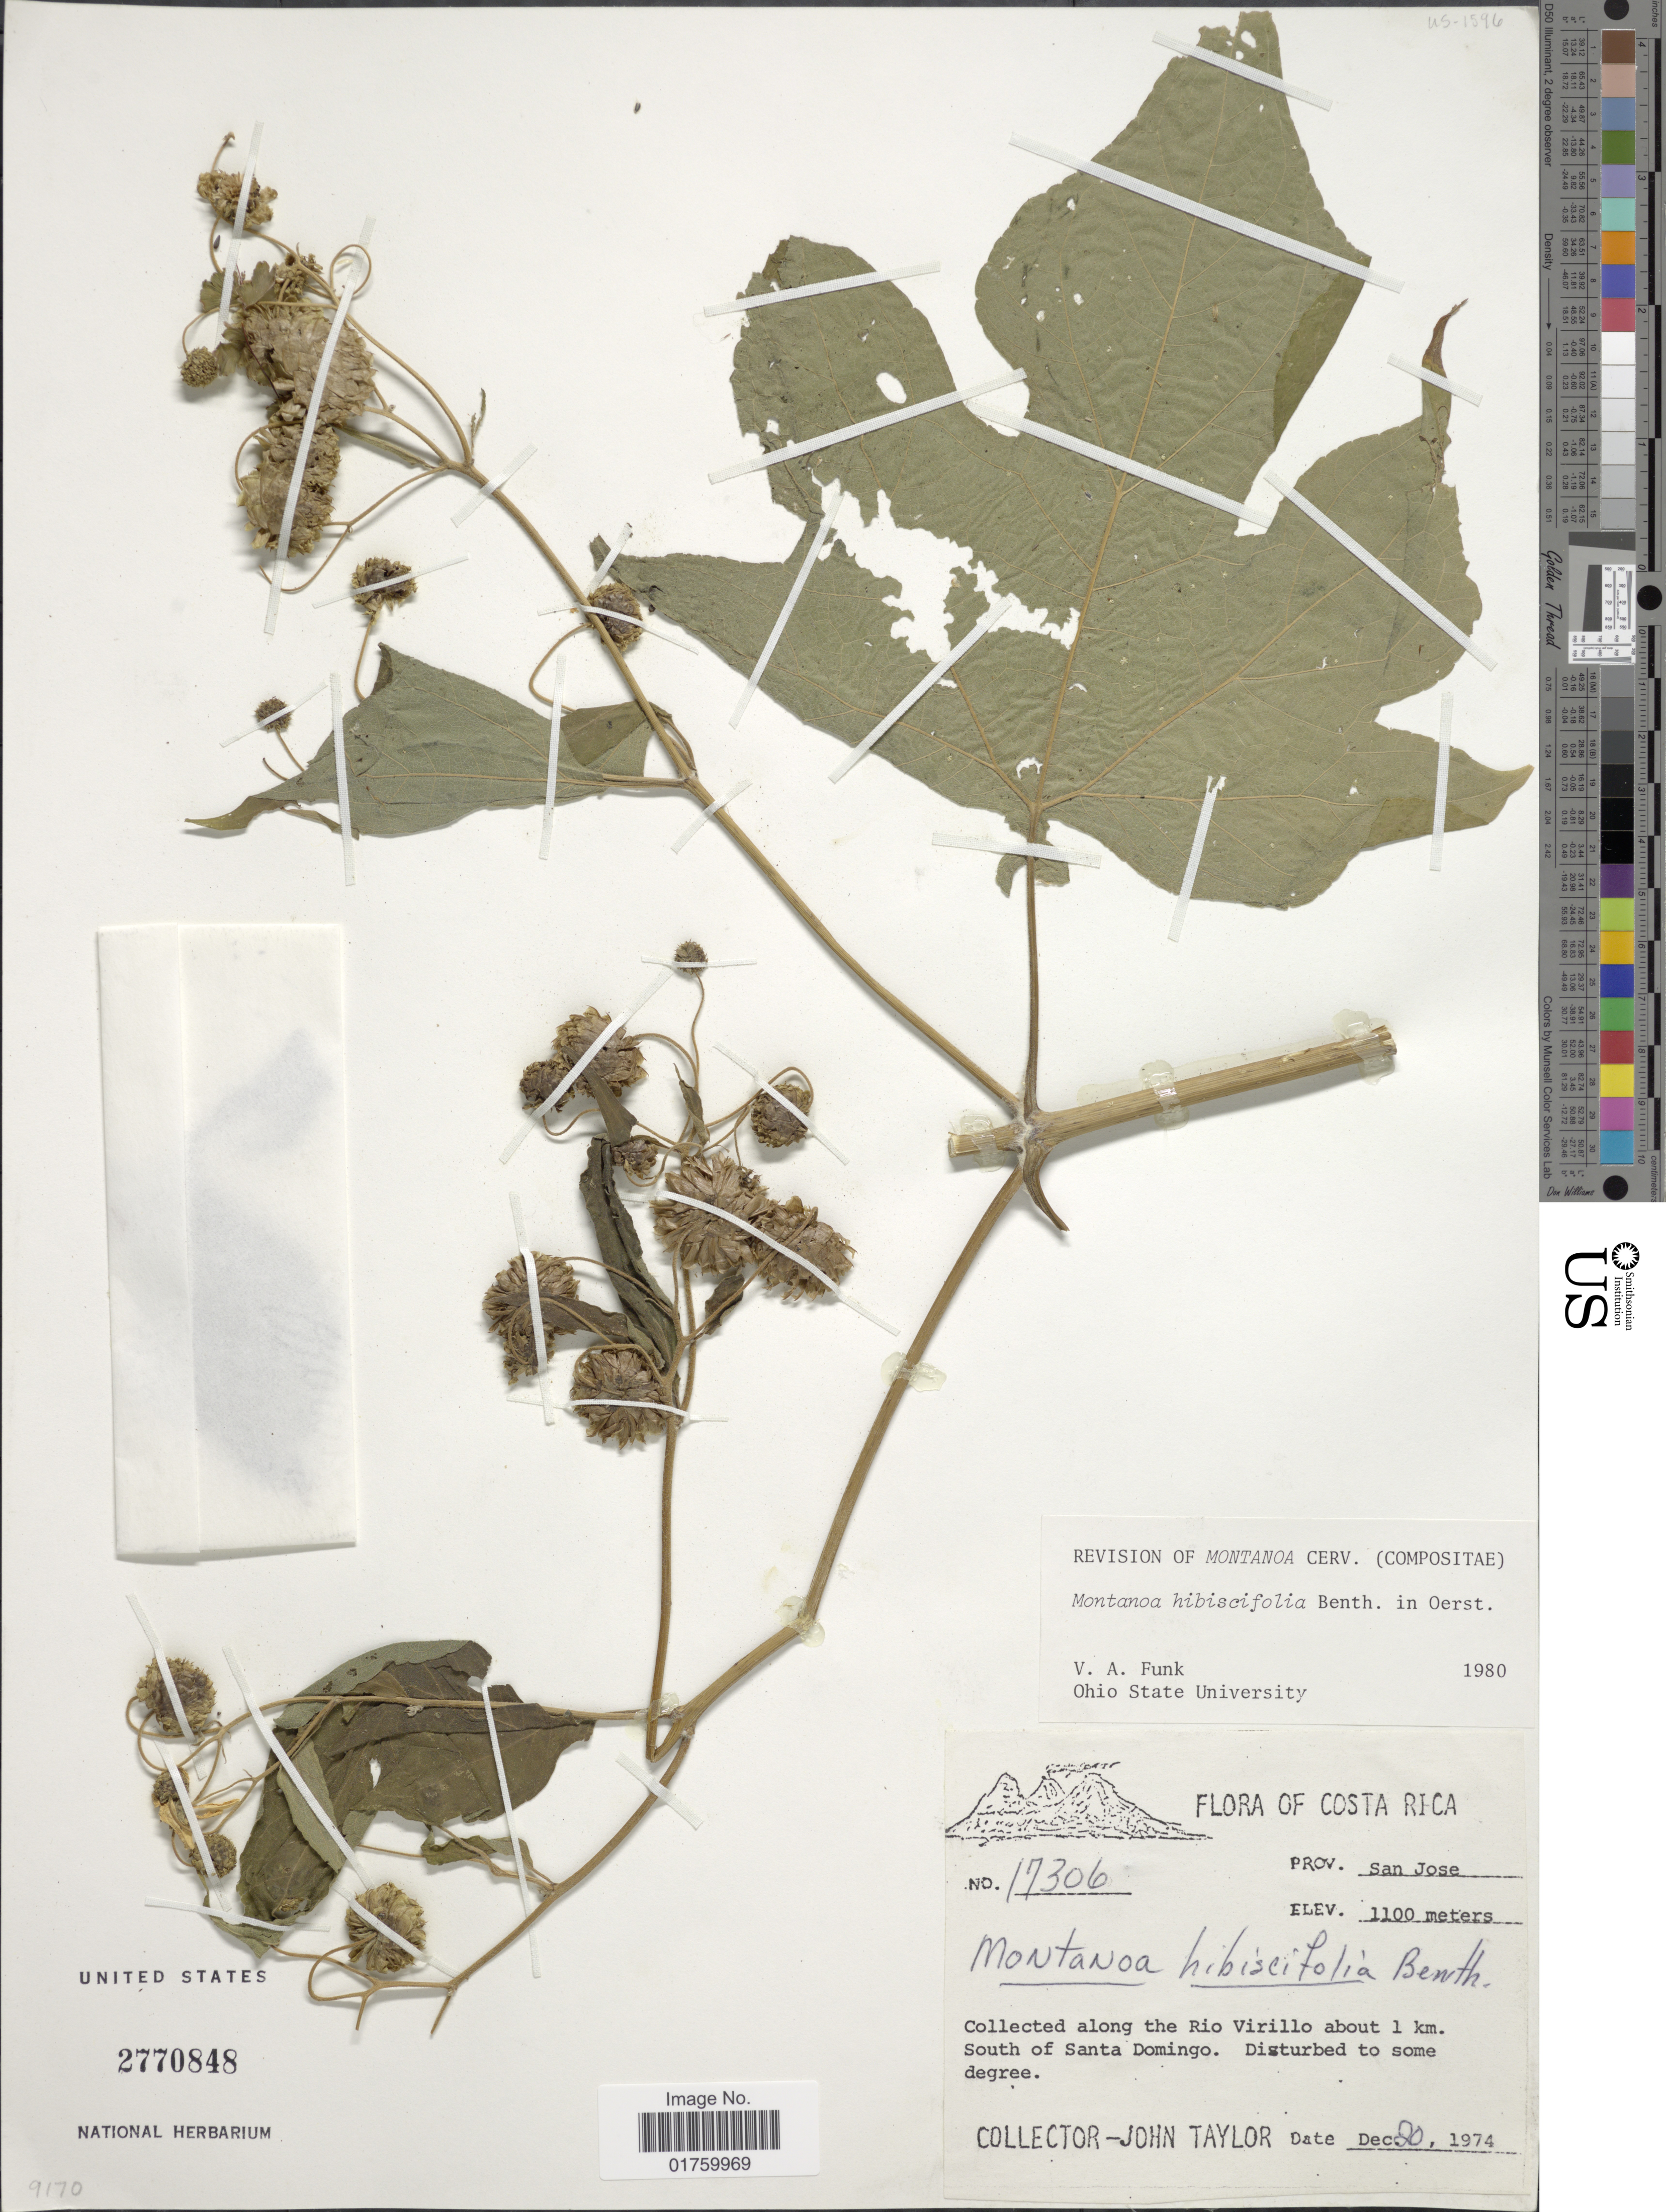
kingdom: Plantae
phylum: Tracheophyta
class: Magnoliopsida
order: Asterales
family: Asteraceae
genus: Montanoa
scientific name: Montanoa hibiscifolia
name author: Benth.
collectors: J. Taylor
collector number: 17306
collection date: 1974-12-20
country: Costa Rica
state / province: San José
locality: Collected along the Rio Virillo about 1 km. South of Santa Domingo.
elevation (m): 1100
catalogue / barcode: US 2770848